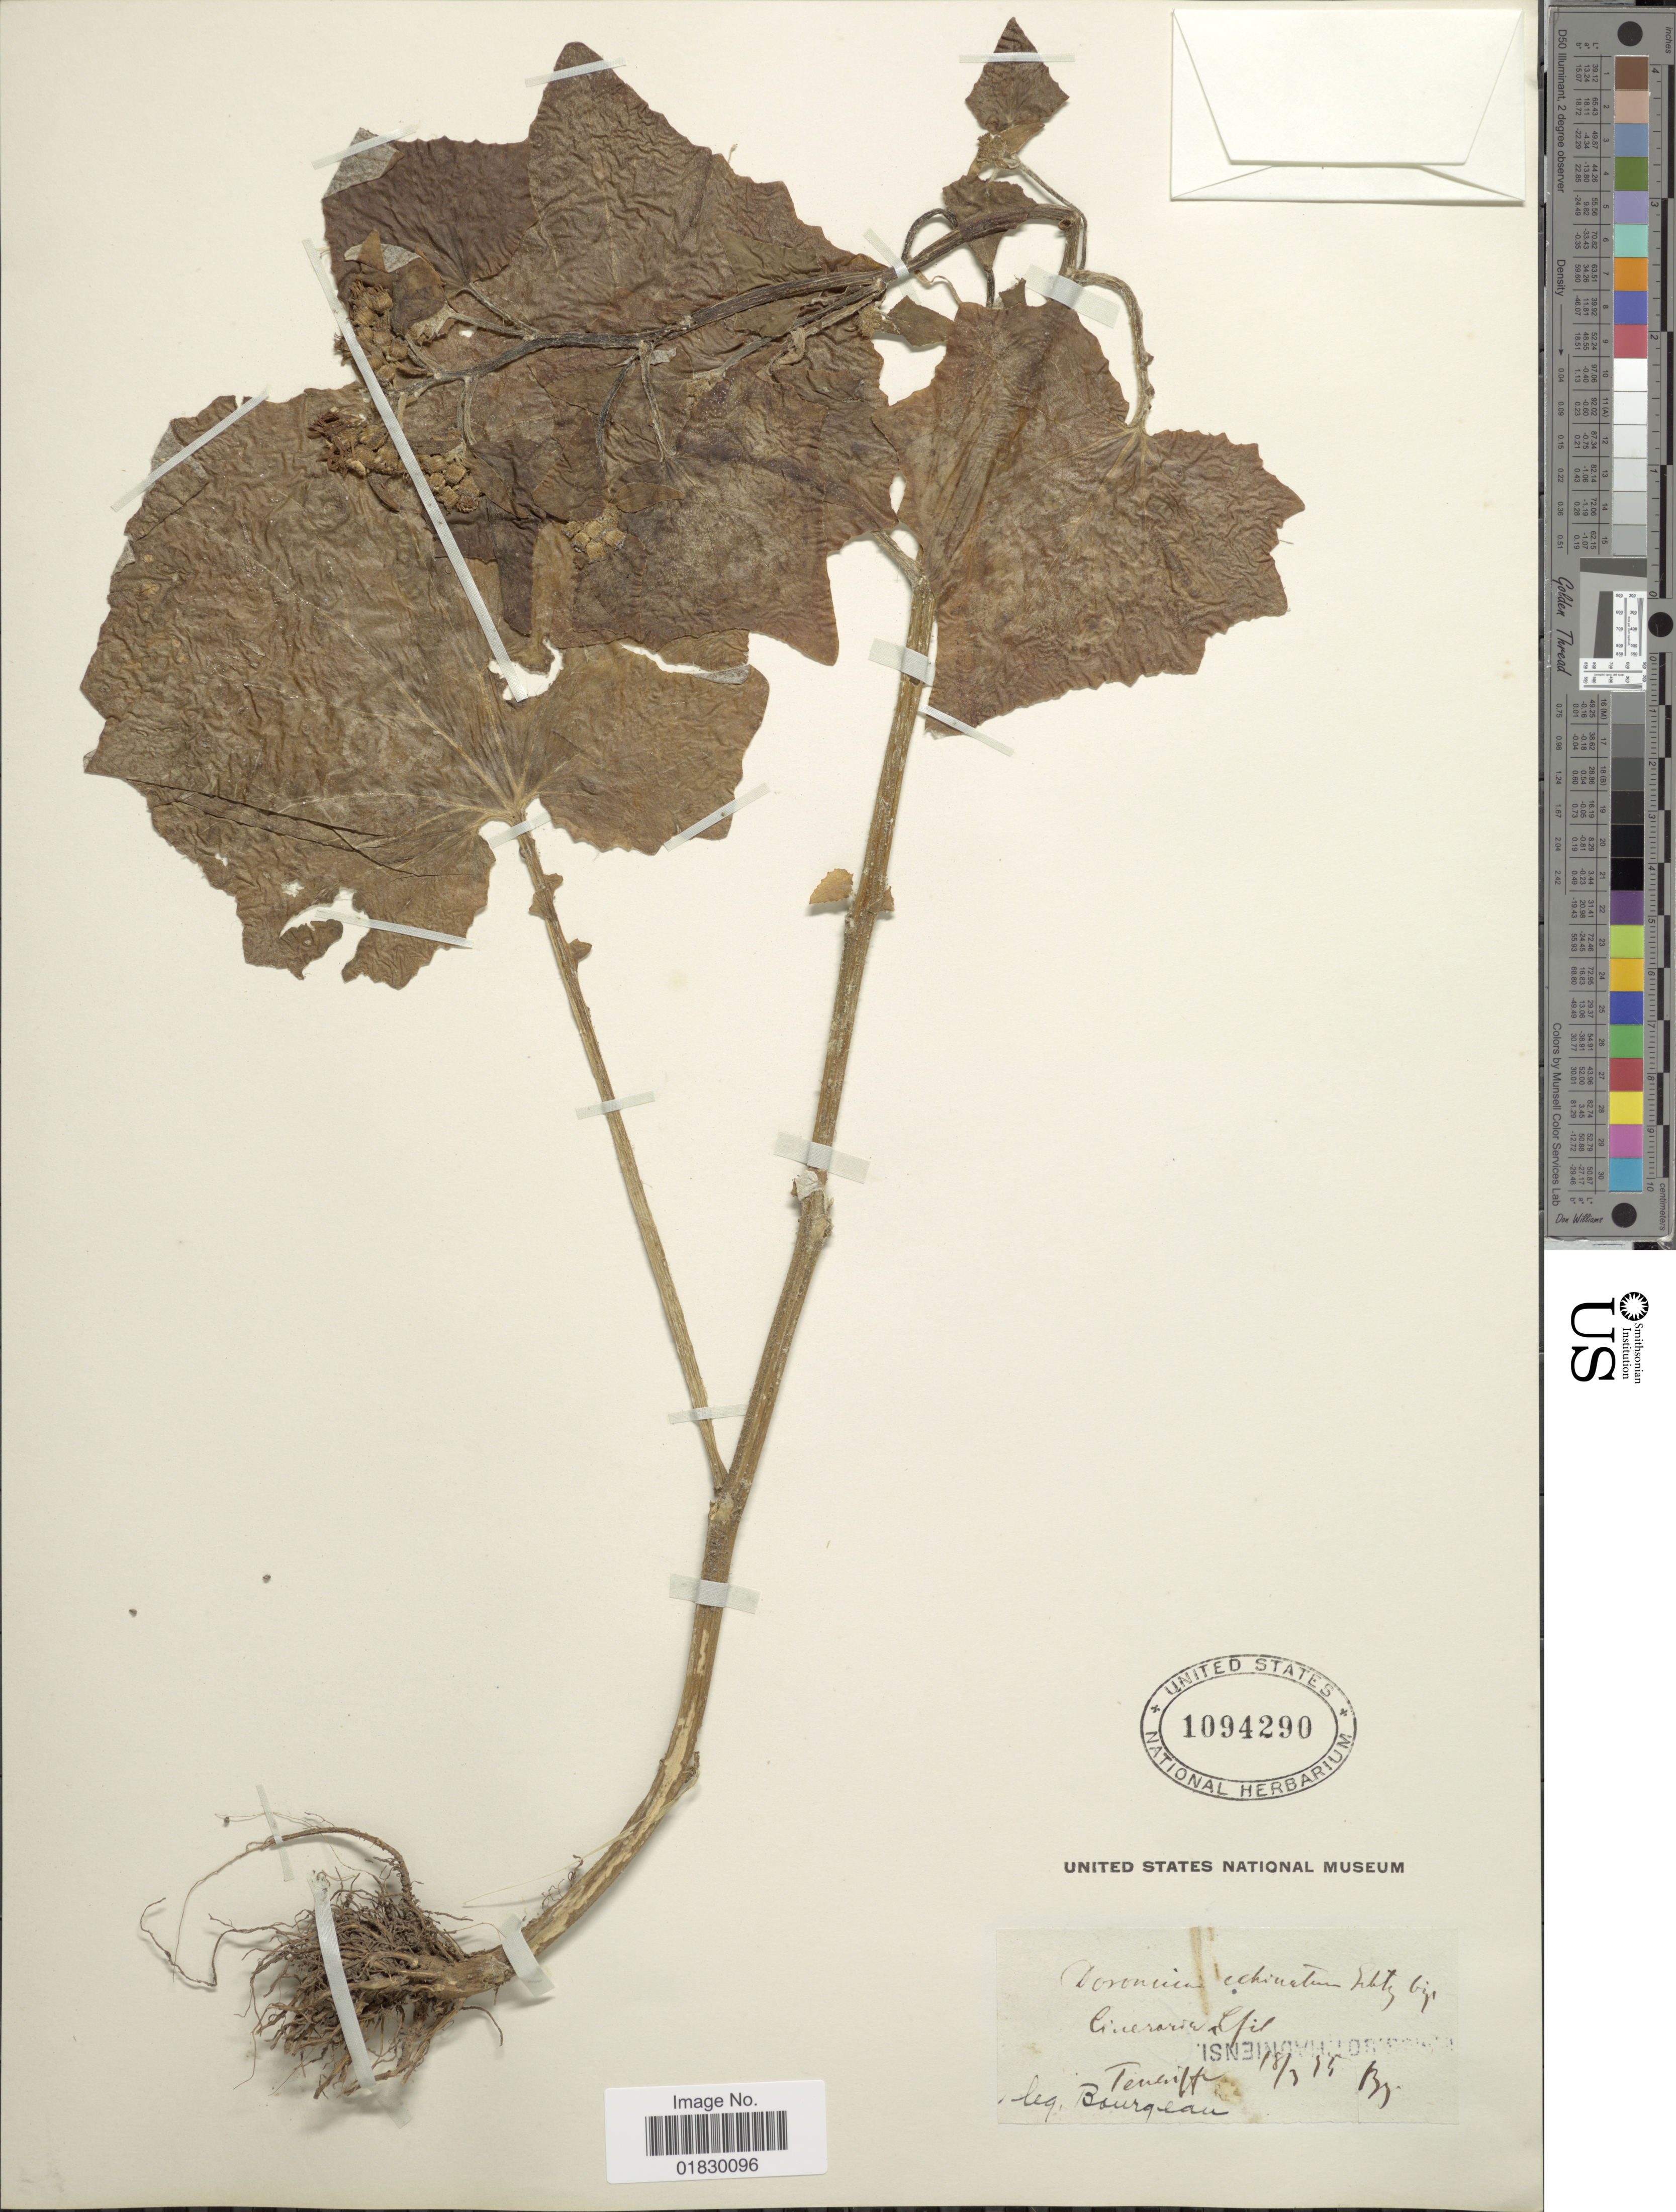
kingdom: Plantae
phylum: Tracheophyta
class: Magnoliopsida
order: Asterales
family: Asteraceae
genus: Pericallis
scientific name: Pericallis echinata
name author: (L. f.) B. Nord.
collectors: -. Bourgeau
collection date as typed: Transcribed d/m/y: 18/3/95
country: Spain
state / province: Canarias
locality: Tenerife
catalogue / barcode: US 1094290